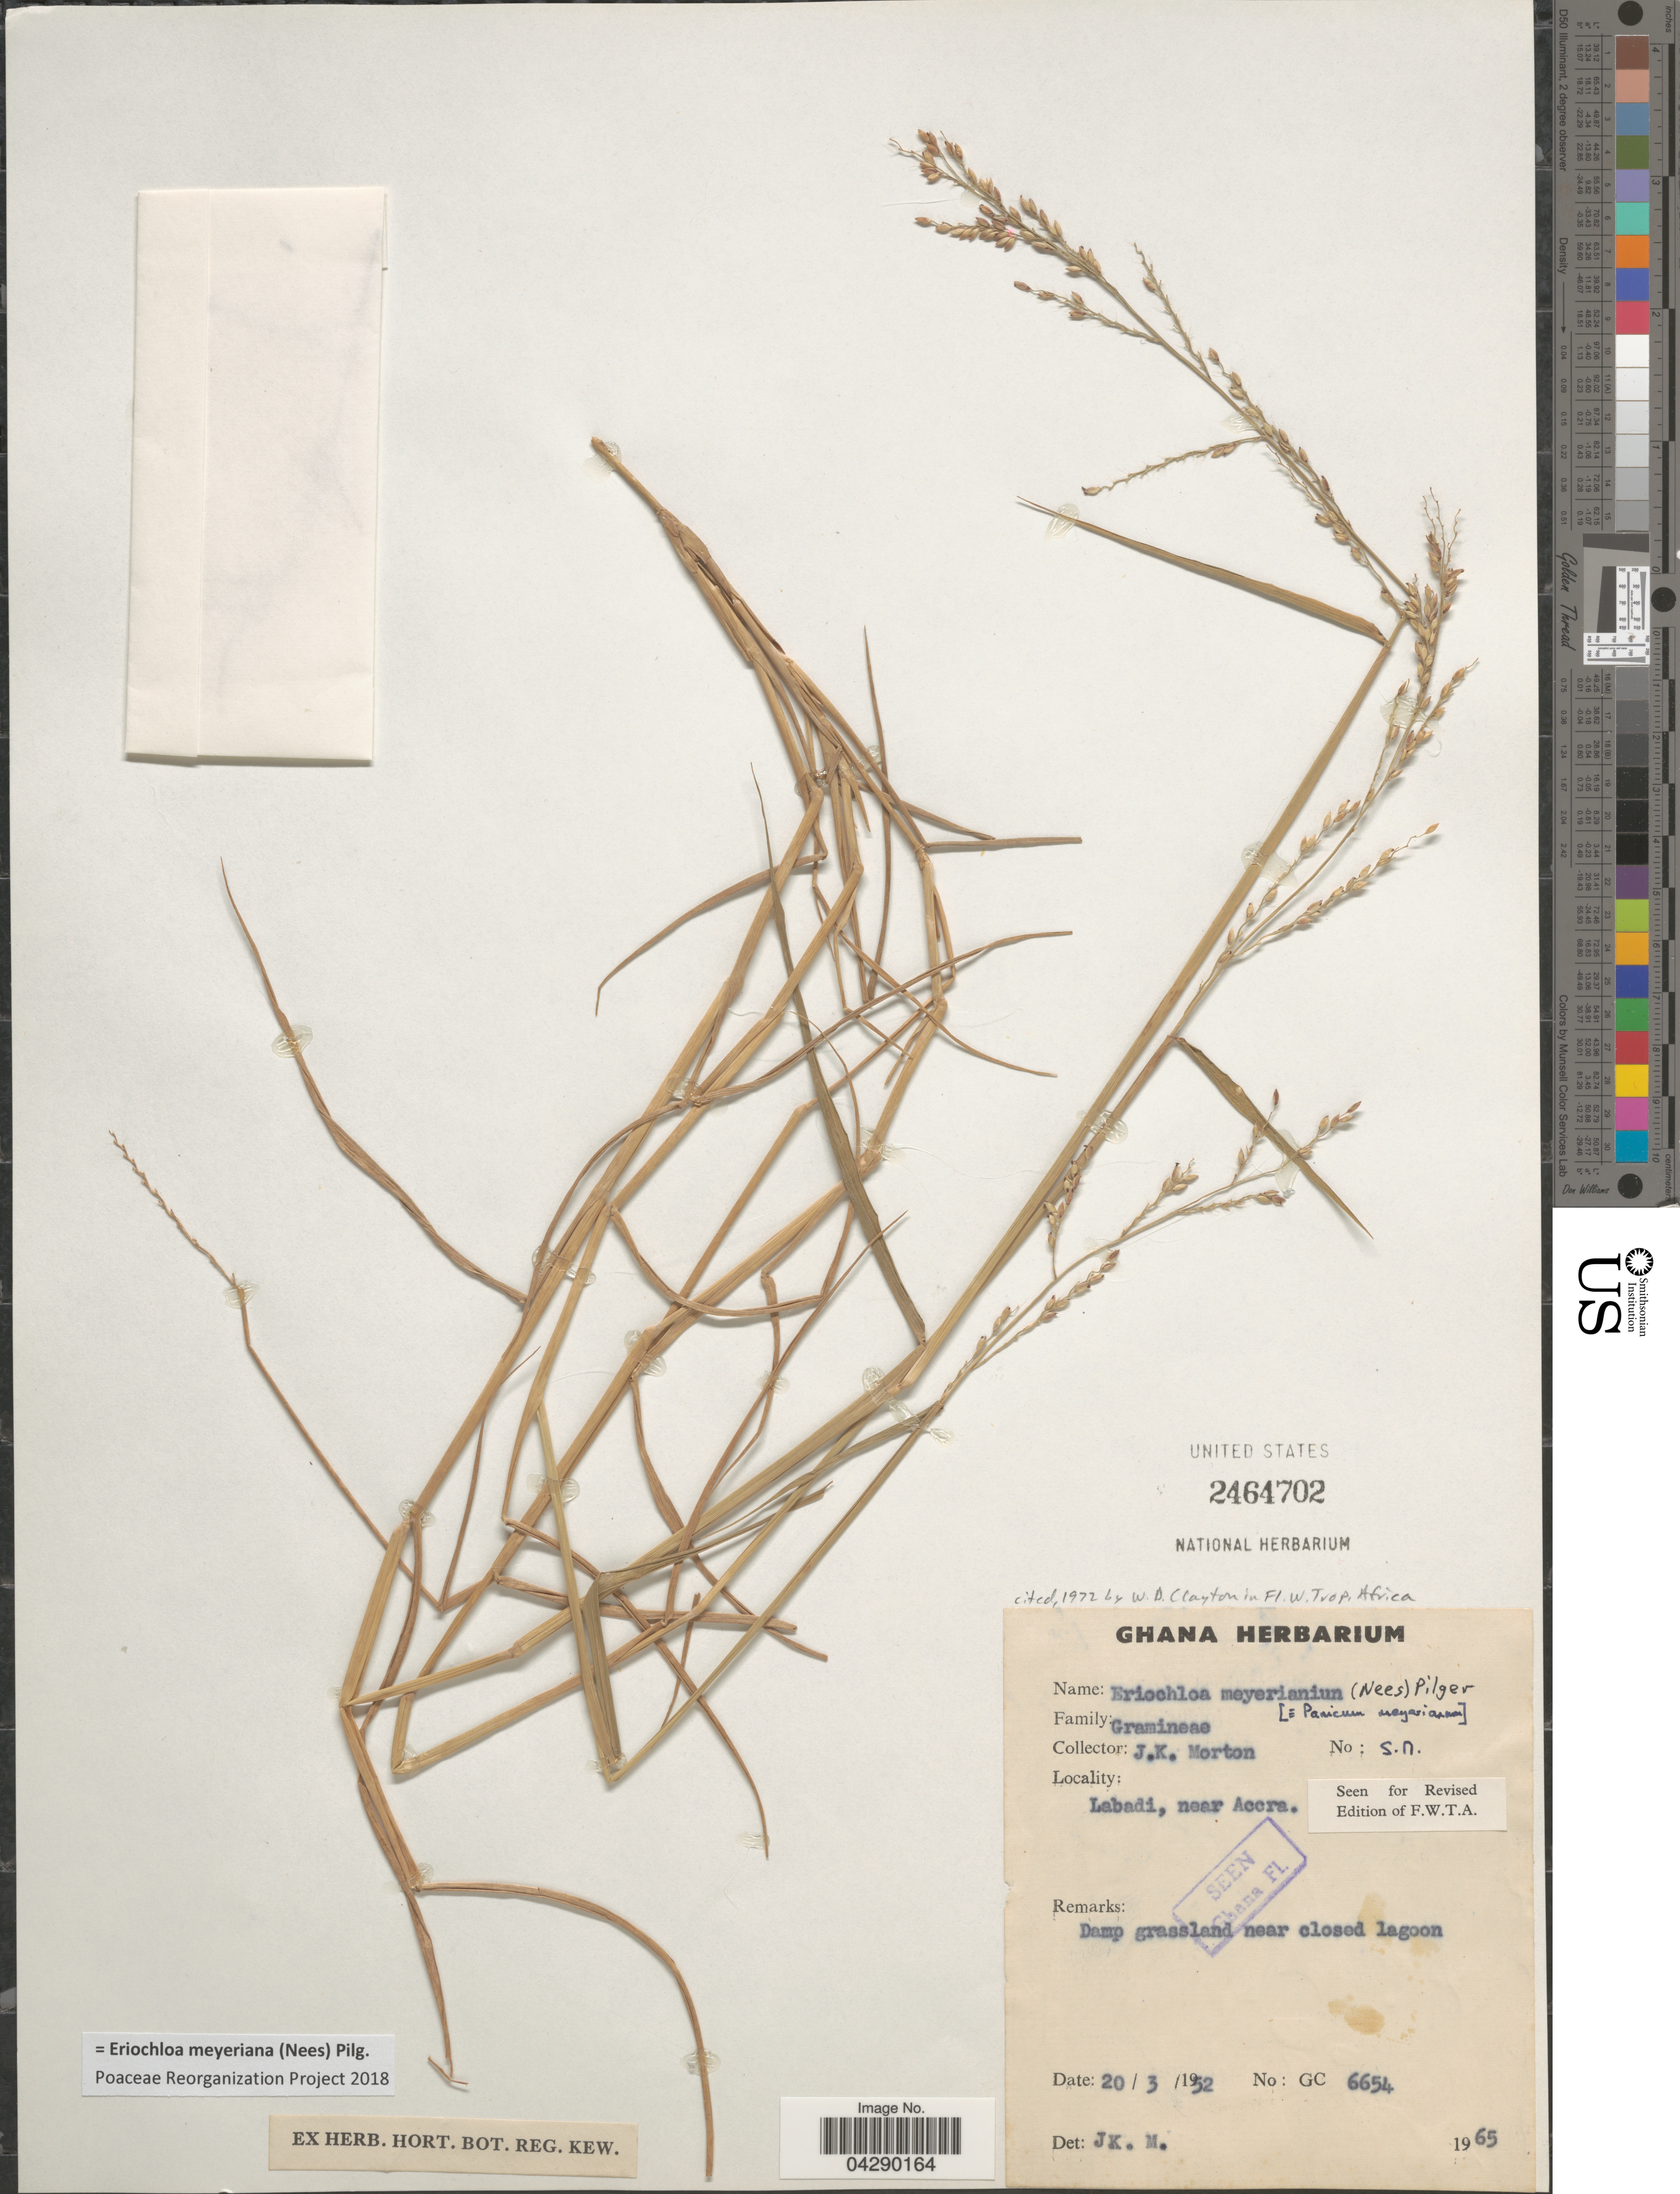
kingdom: Plantae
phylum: Tracheophyta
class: Liliopsida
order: Poales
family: Poaceae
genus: Eriochloa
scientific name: Eriochloa meyeriana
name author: (Nees) Pilg.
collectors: J. K. Morton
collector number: GC6654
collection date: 1952-03-20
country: Ghana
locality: Labadi, near Accra.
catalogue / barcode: US 2464702